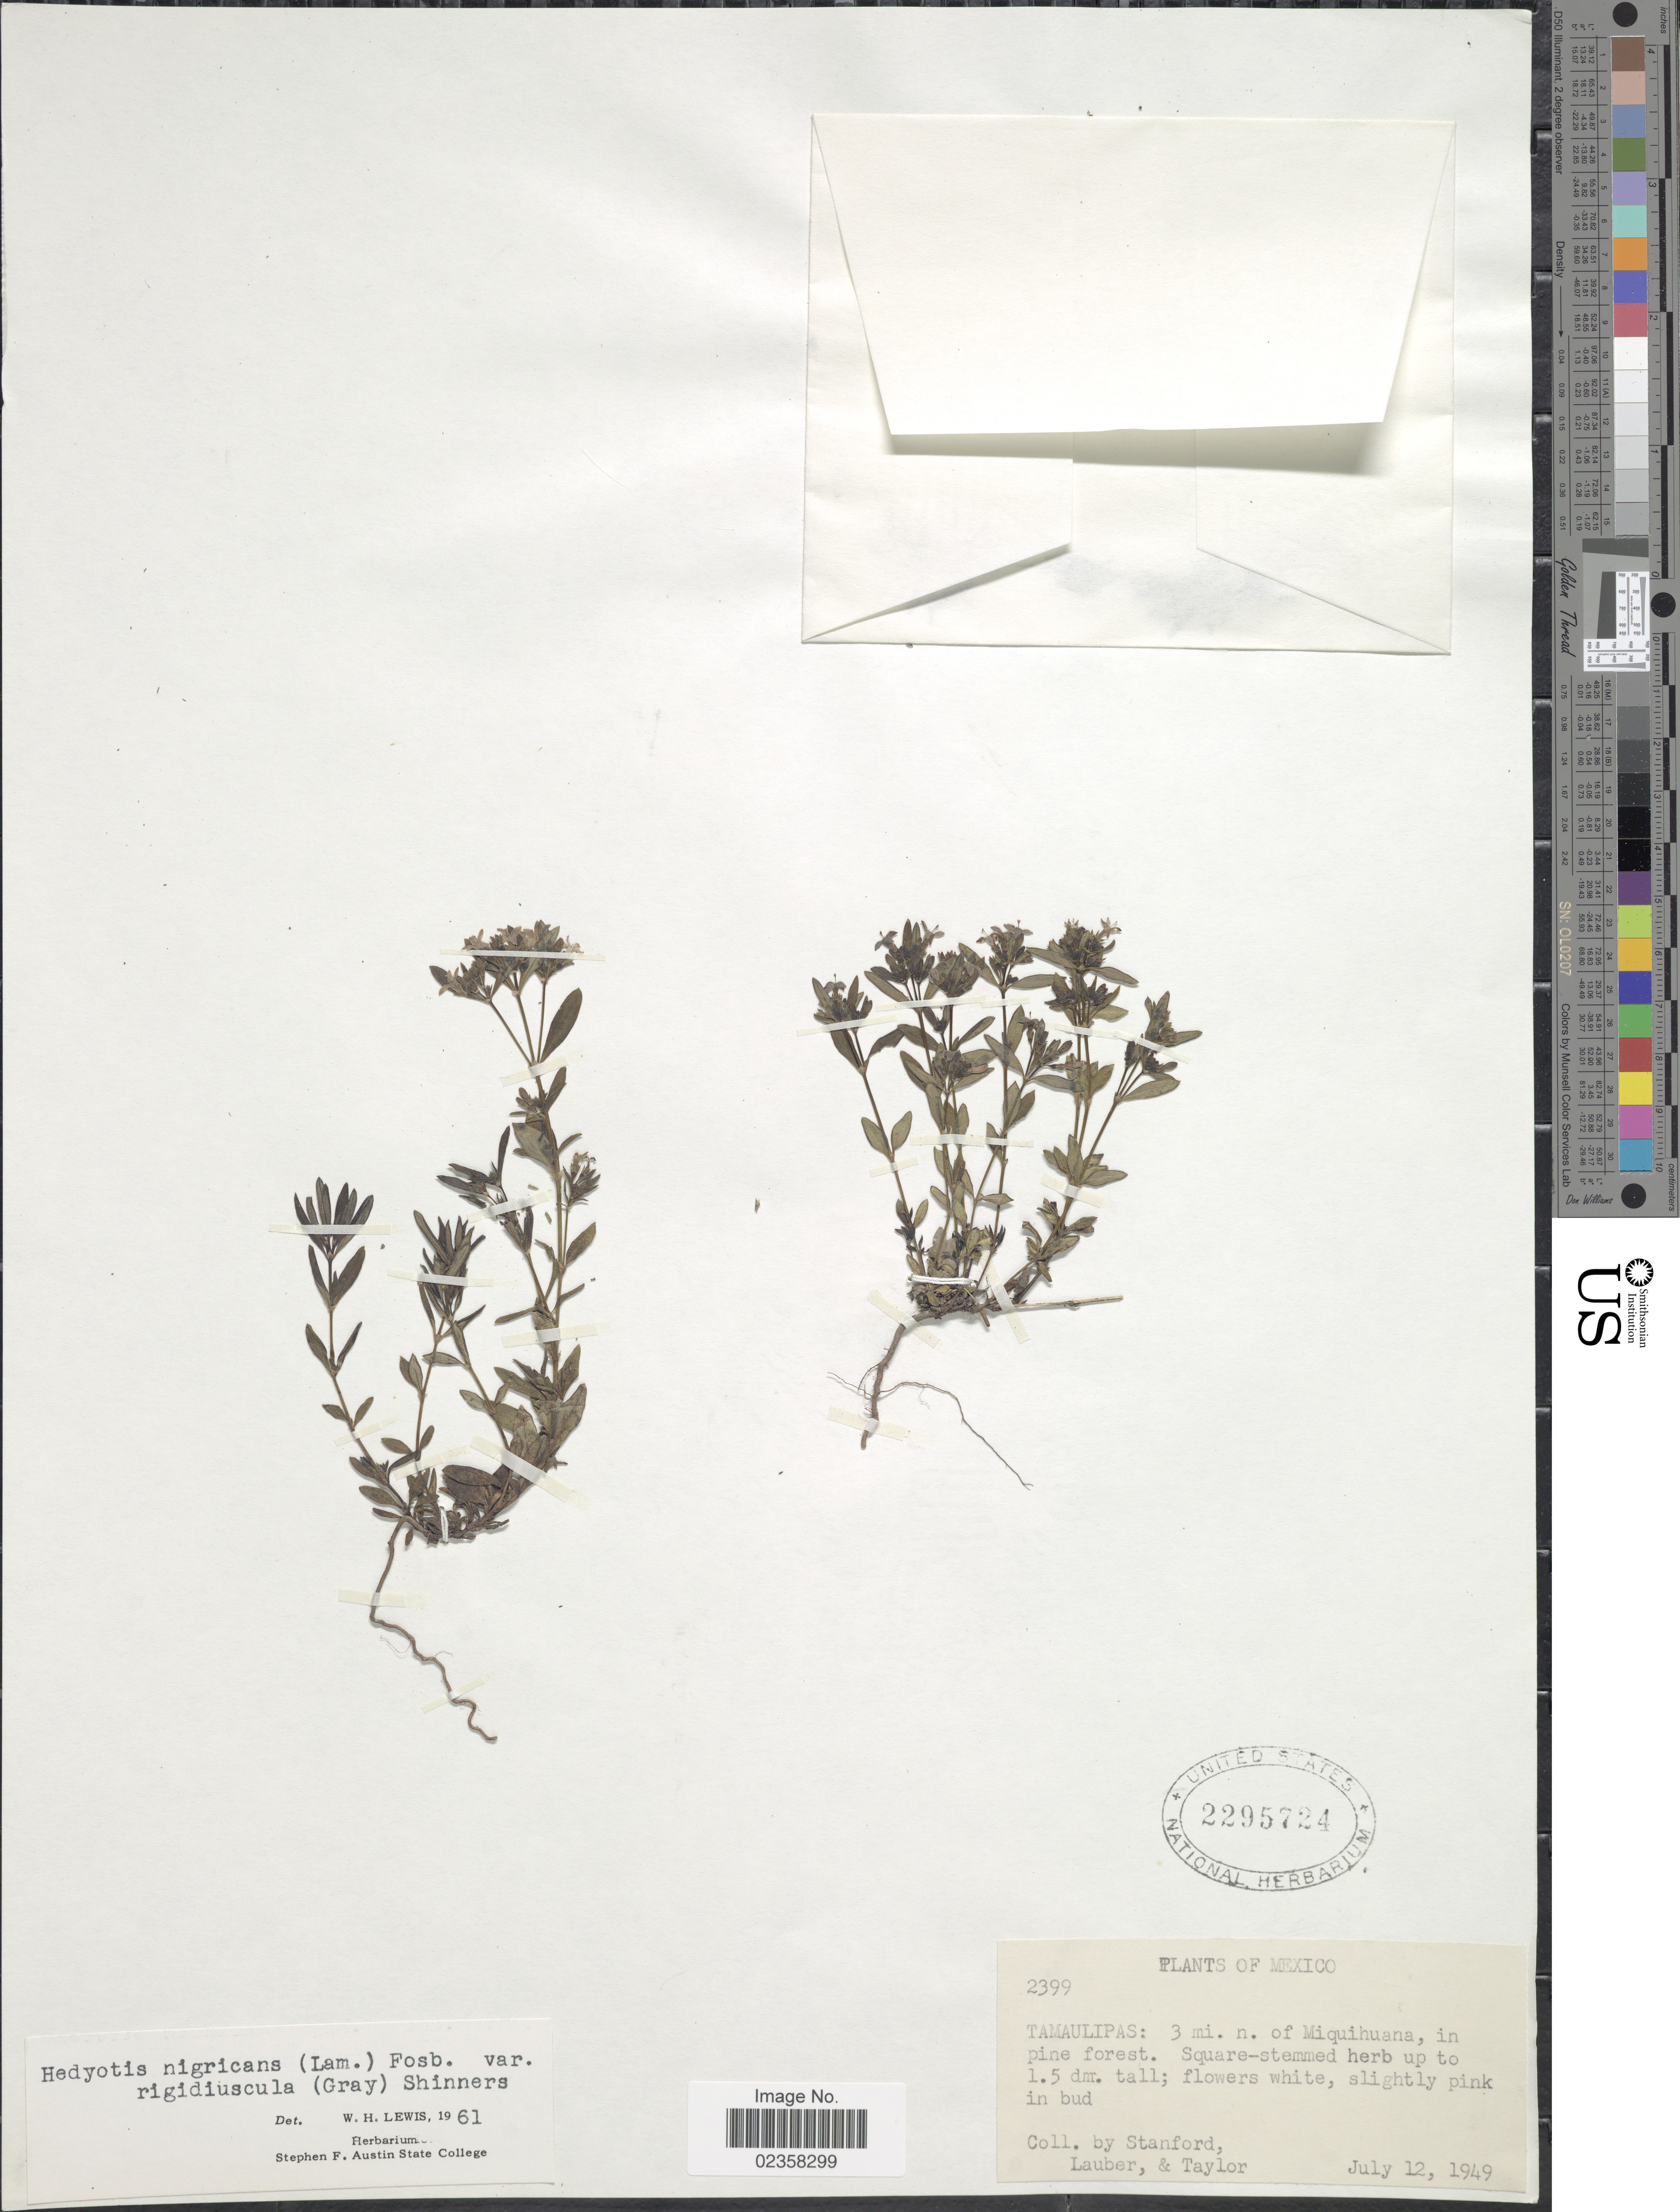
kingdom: Plantae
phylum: Tracheophyta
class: Magnoliopsida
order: Gentianales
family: Rubiaceae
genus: Houstonia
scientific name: Houstonia nigricans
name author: (Lam.) Fernald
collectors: -. Stanford, Lauber, -- & -- Taylor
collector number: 2399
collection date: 1949-07-12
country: Mexico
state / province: Tamaulipas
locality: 3 mi. n of Miquihuana, in pine forest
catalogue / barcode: US 2295724